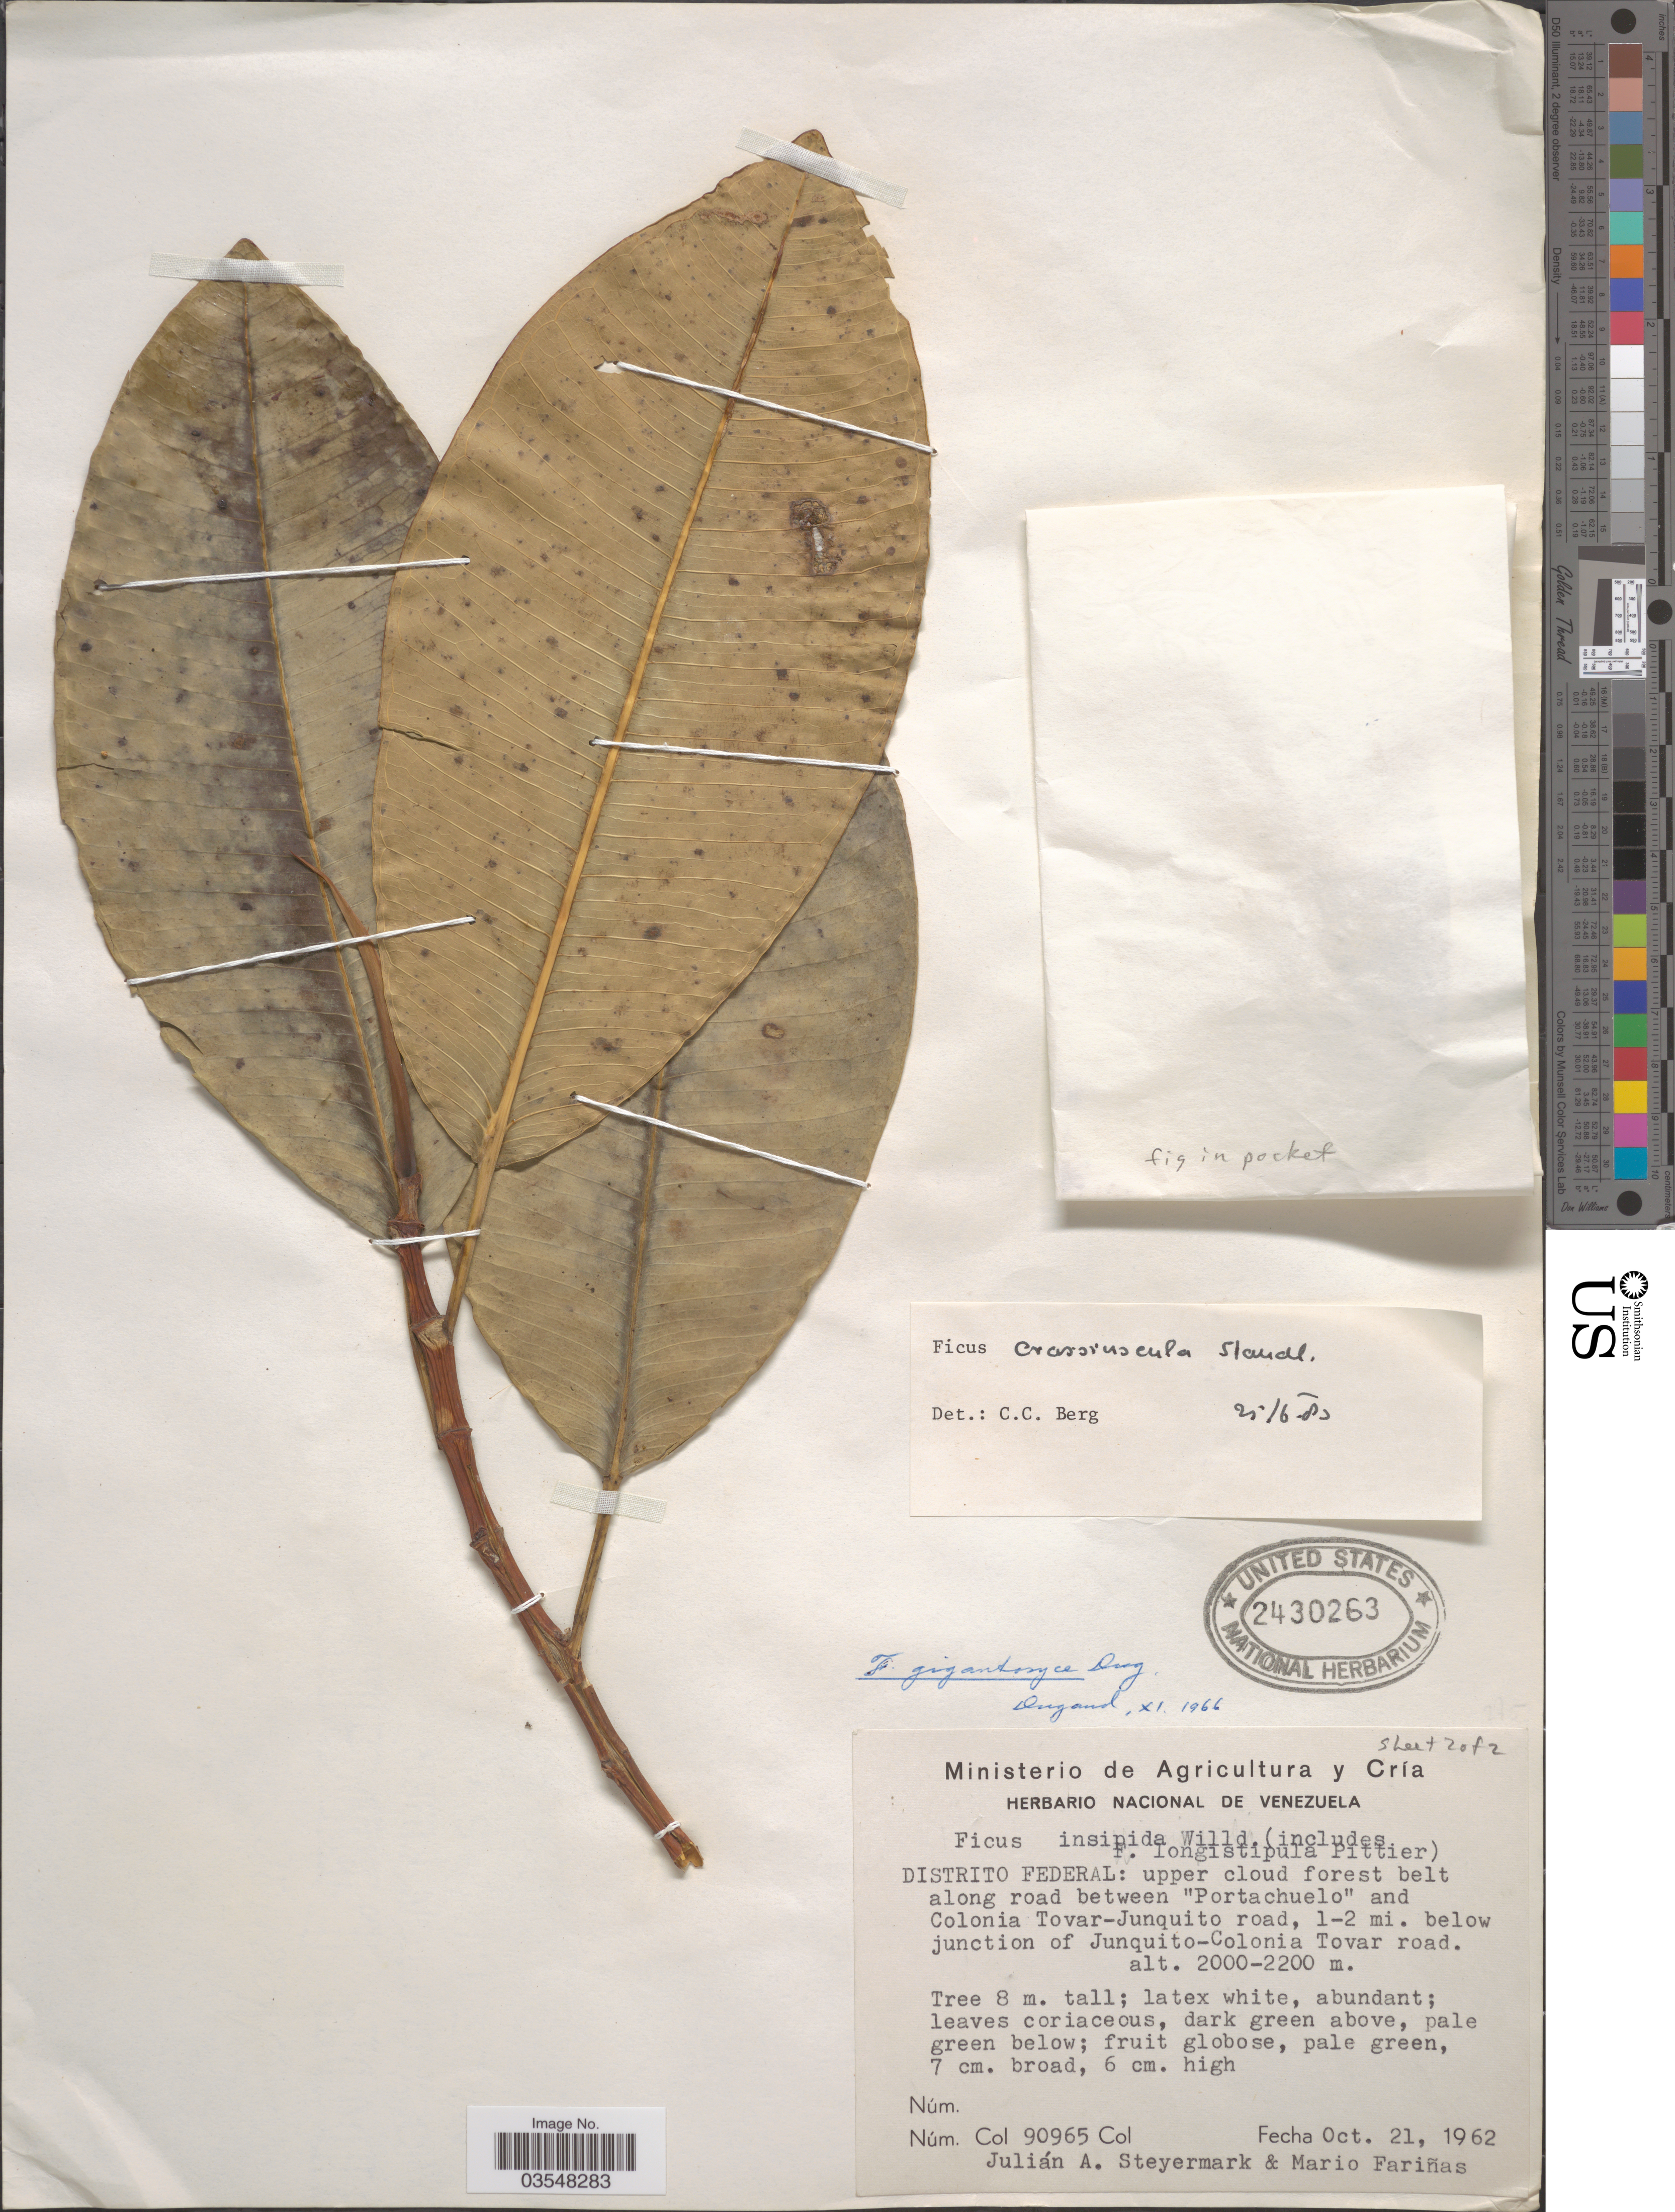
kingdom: Plantae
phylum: Tracheophyta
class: Magnoliopsida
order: Rosales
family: Moraceae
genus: Ficus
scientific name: Ficus crassiuscula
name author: Warb. ex Standl.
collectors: J. Steyermark & M. Fariñas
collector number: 90965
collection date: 1962-10-21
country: Venezuela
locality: Distrito Federal: upper cloud forest belt along road between 'Portachuelo' and Colonia Tovar-Junquito road, 1-2 mi. below junction of Junquito-Colonia Tovar road.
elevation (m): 2000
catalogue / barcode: US 2430263